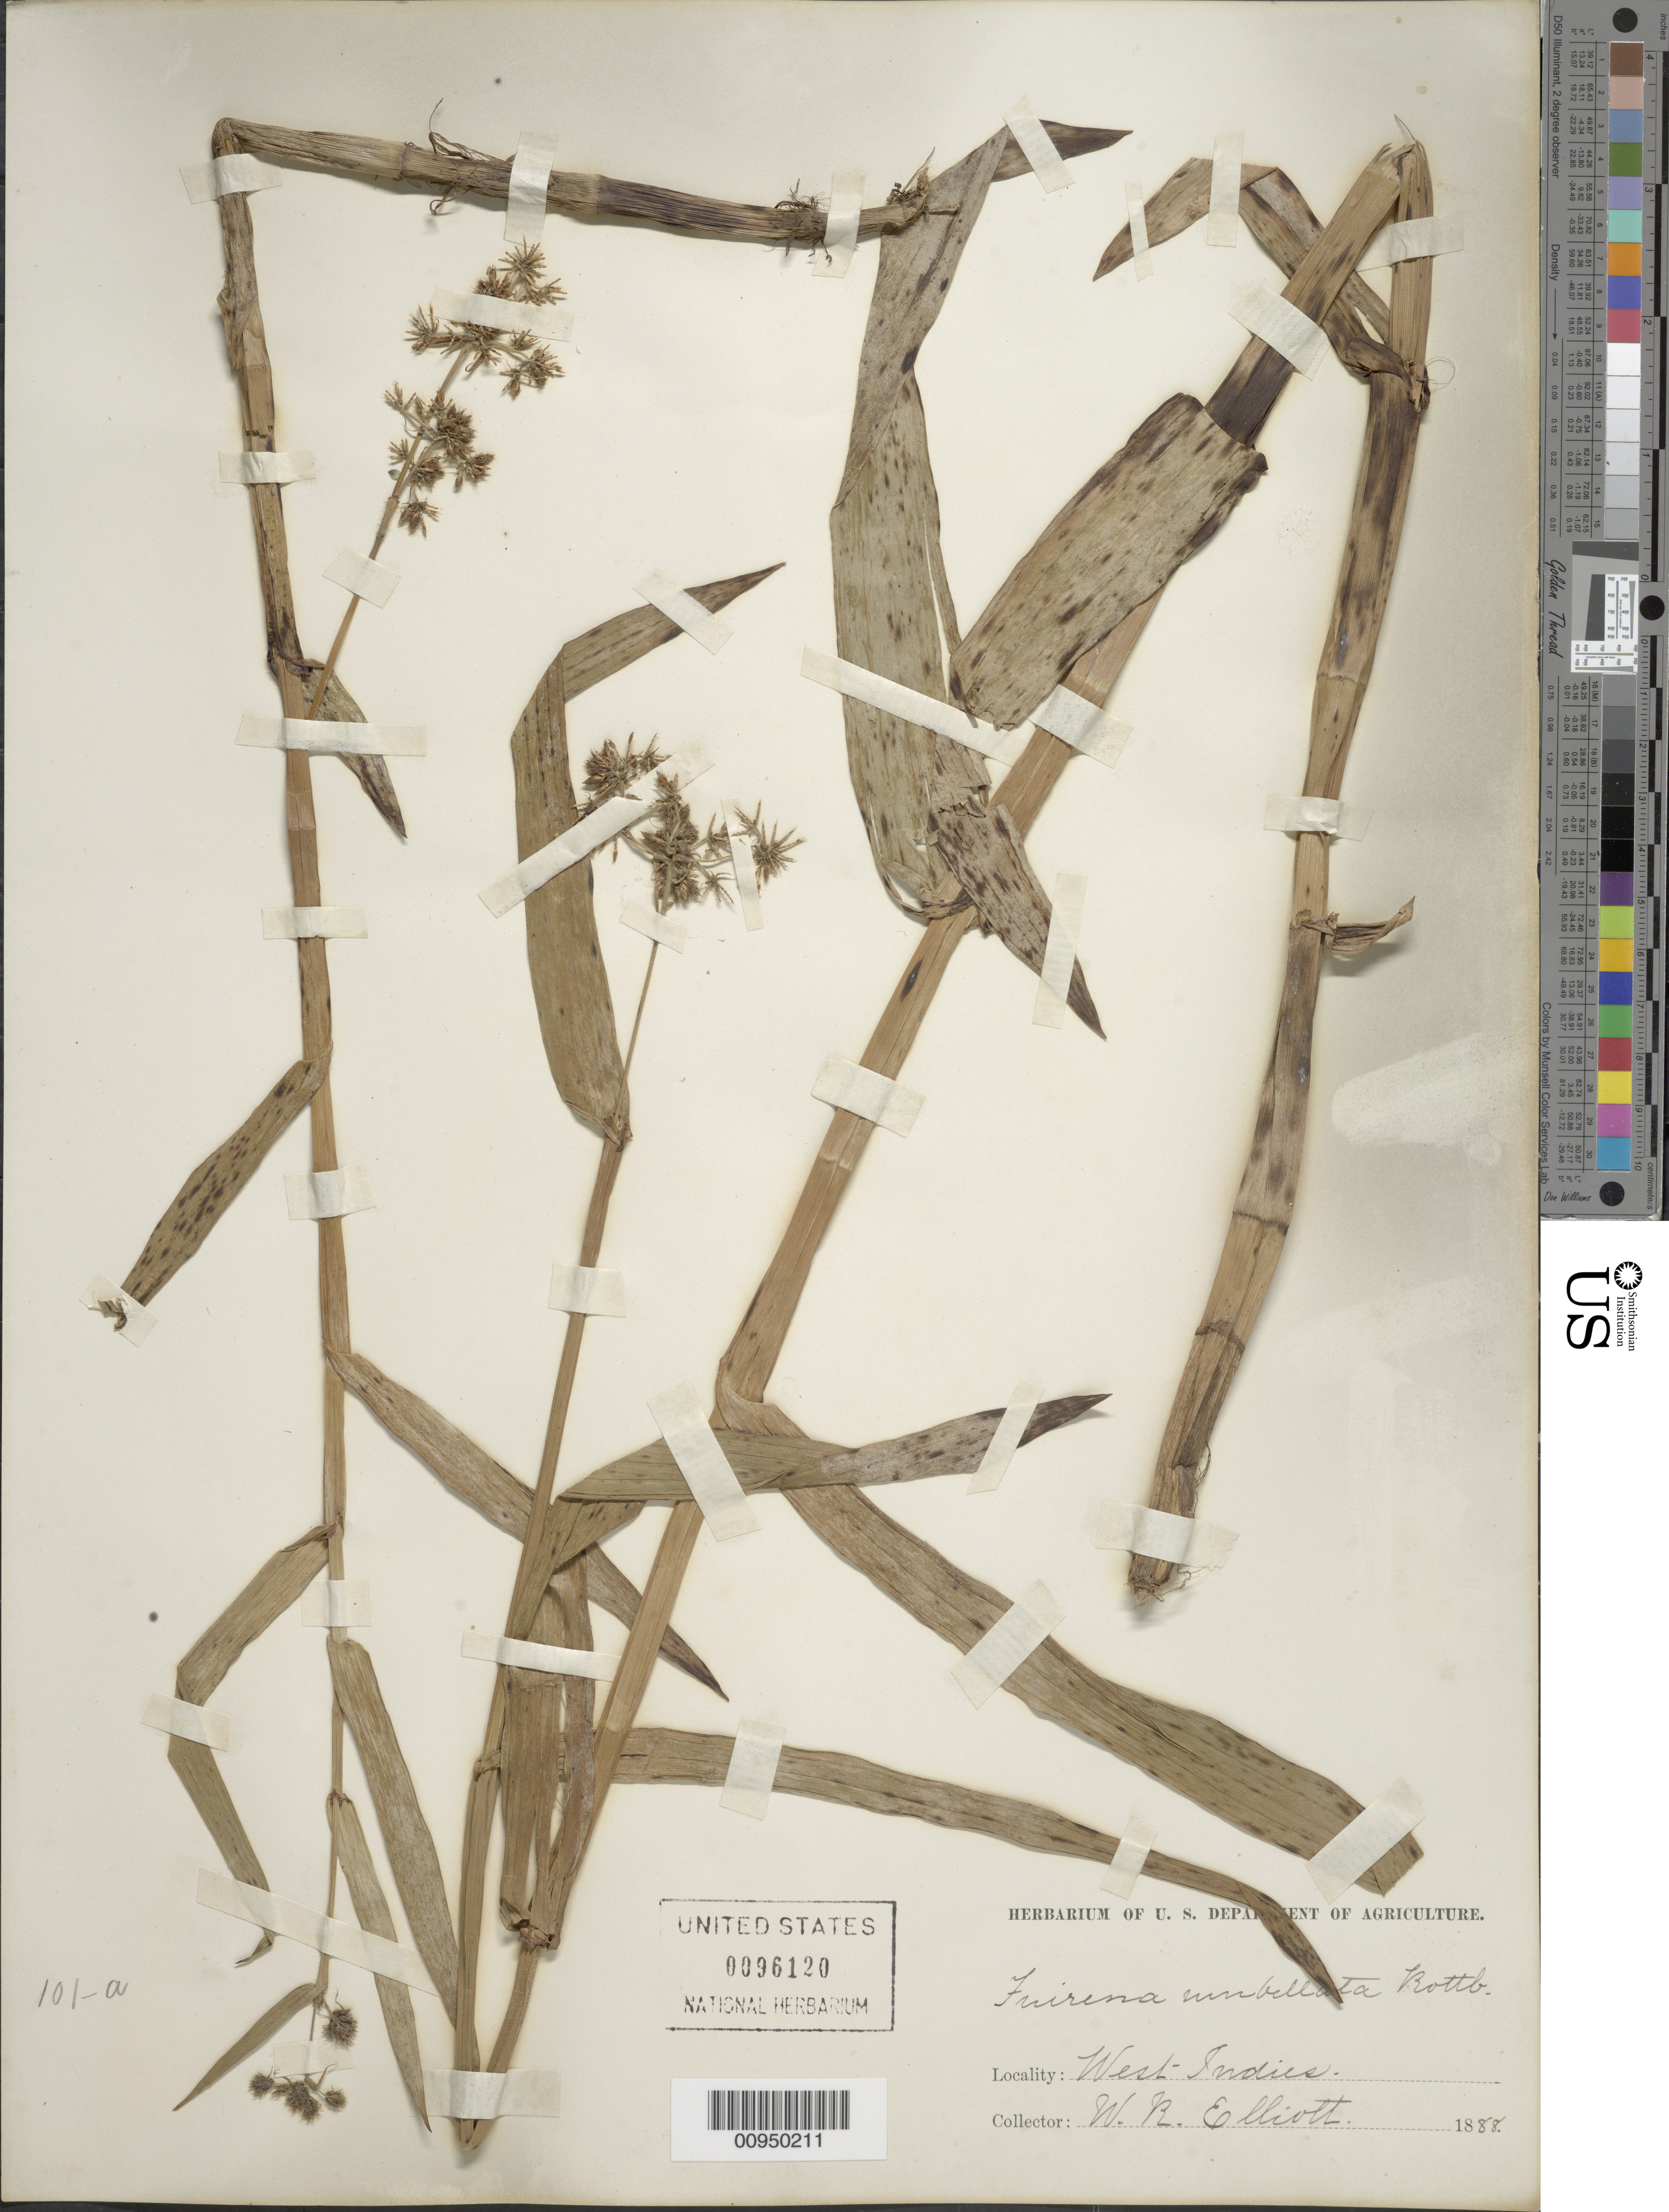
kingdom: Plantae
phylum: Tracheophyta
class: Liliopsida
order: Poales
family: Cyperaceae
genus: Fuirena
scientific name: Fuirena umbellata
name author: Rottb.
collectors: W. Elliott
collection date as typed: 1888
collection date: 1888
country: Cuba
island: Cuba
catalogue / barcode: US 96120